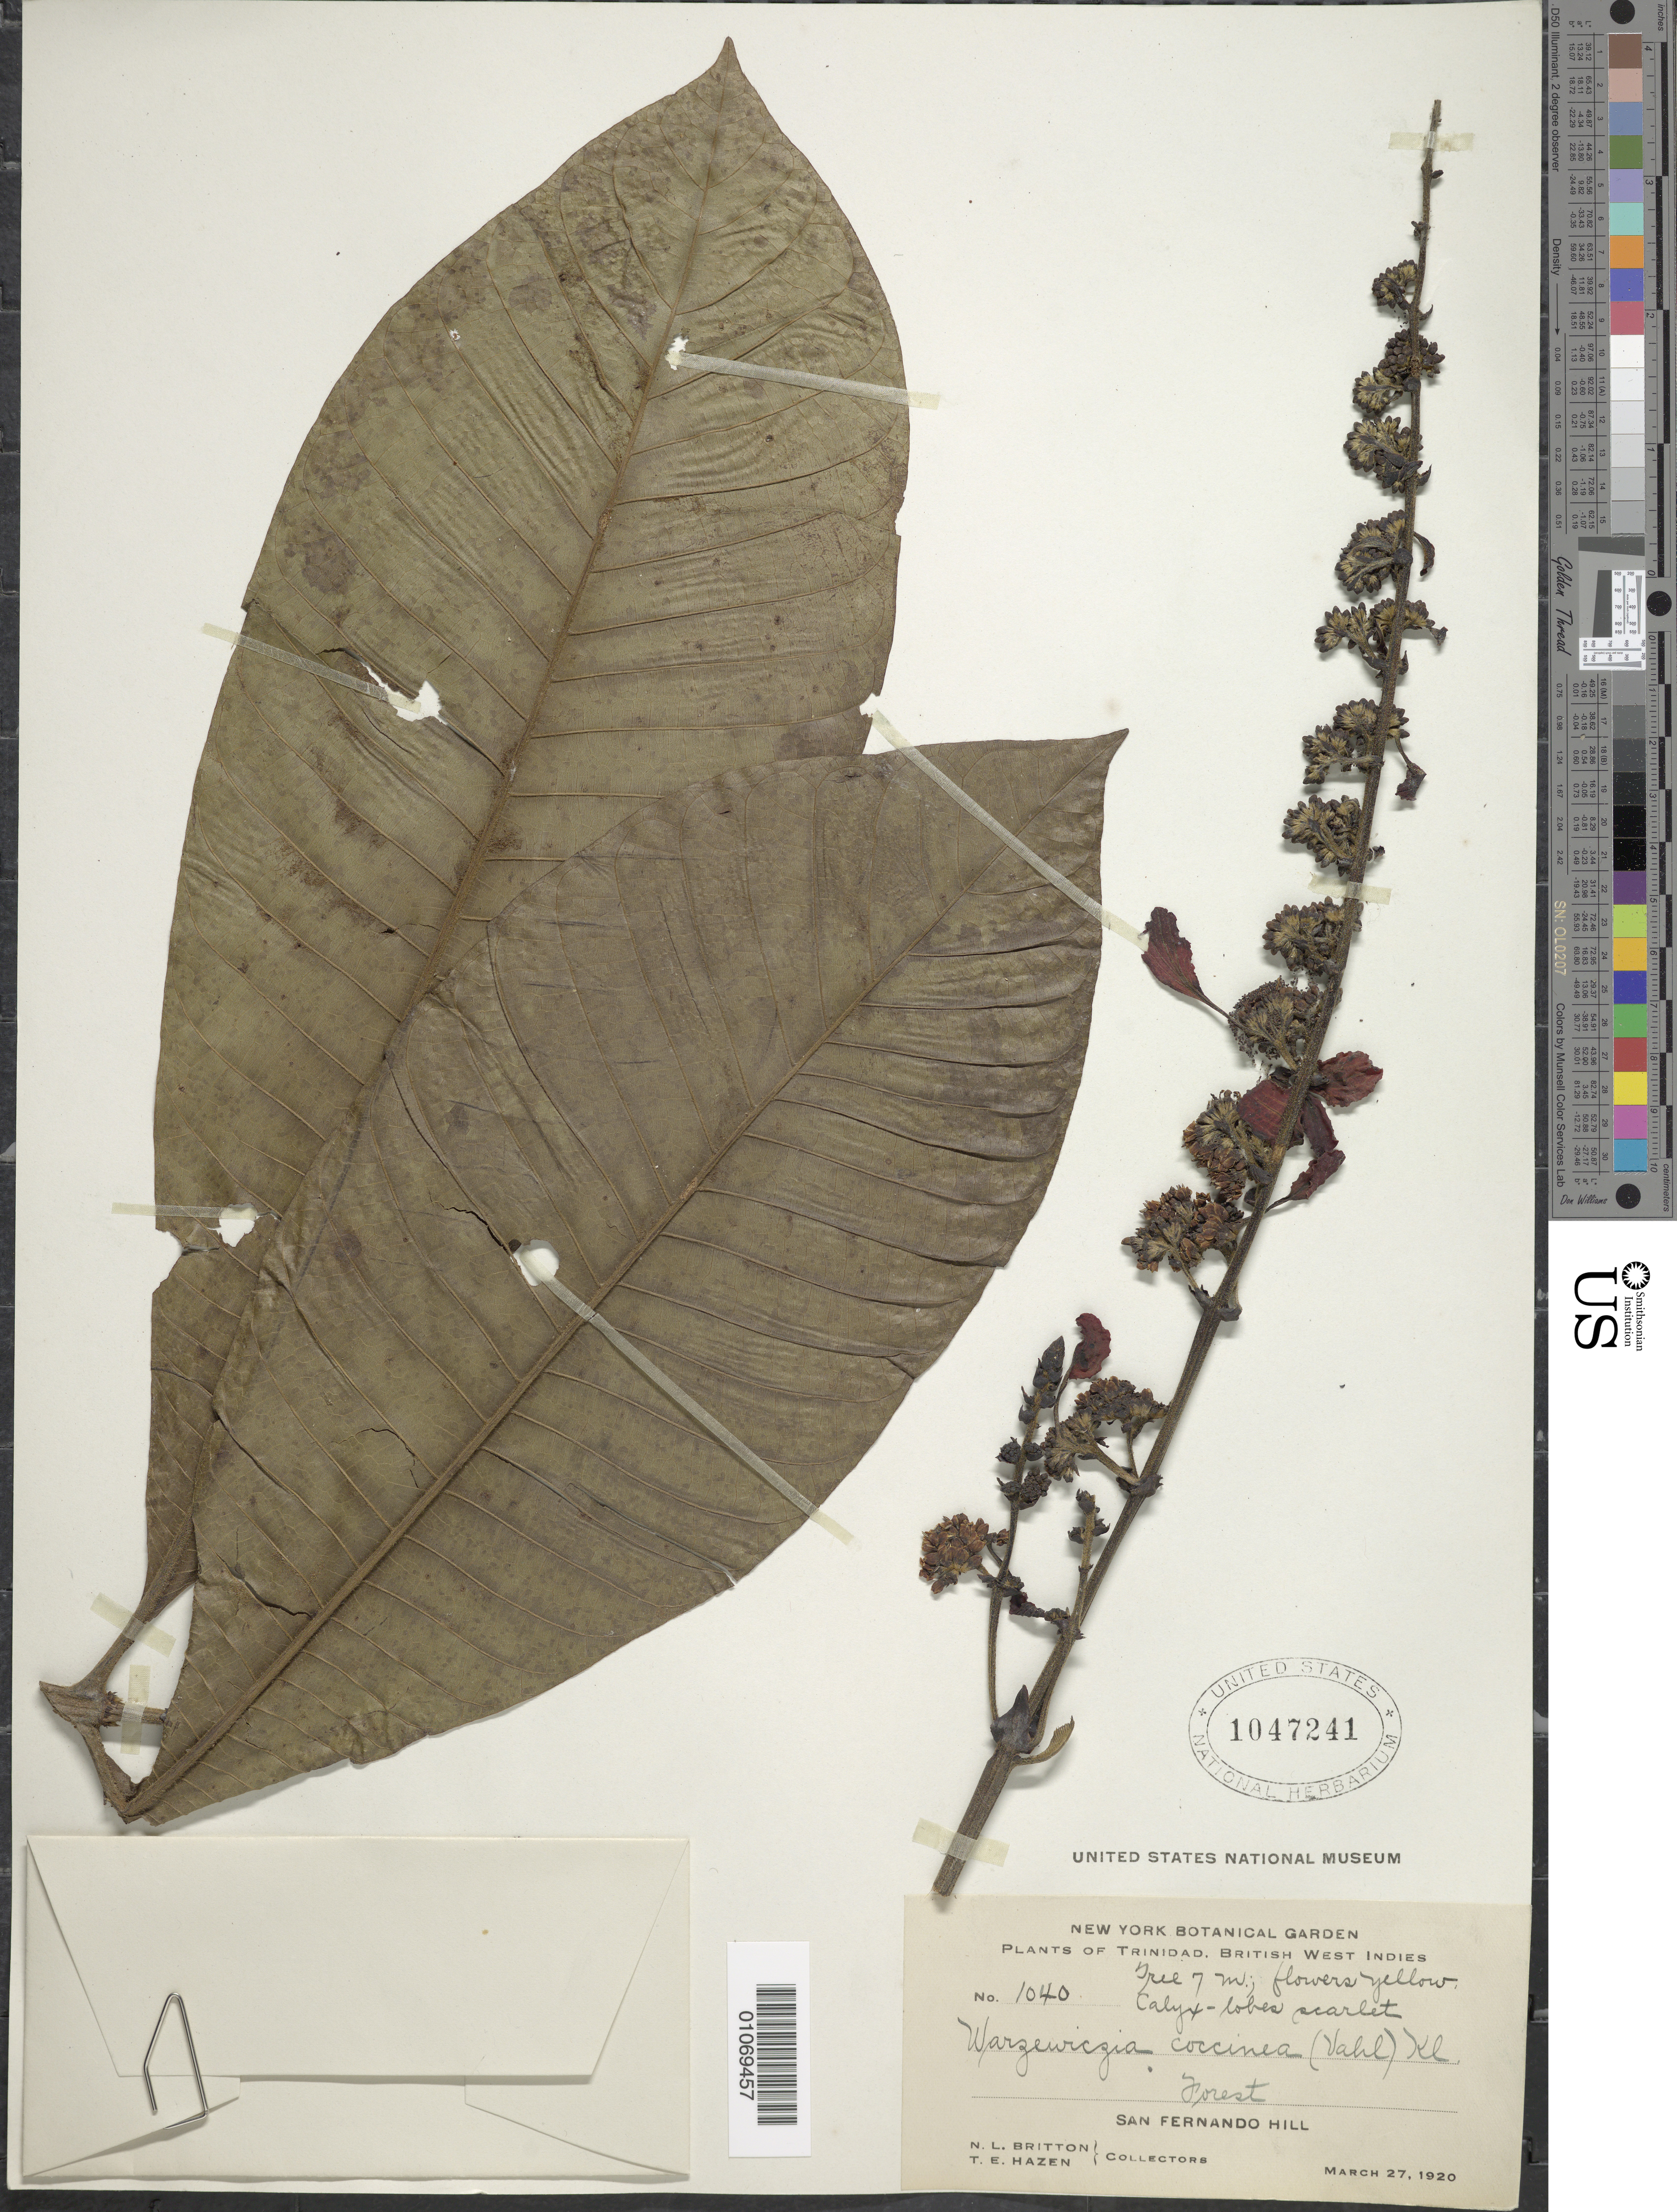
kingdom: Plantae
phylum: Tracheophyta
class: Magnoliopsida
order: Gentianales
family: Rubiaceae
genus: Warszewiczia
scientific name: Warszewiczia coccinea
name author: (Vahl) Klotzsch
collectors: N. Britton & T. E. Hazen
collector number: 1040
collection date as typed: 27 Mar 1920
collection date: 1920-03-27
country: Trinidad and Tobago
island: Trinidad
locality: San Fernando Hill, forest.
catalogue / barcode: US 1047241